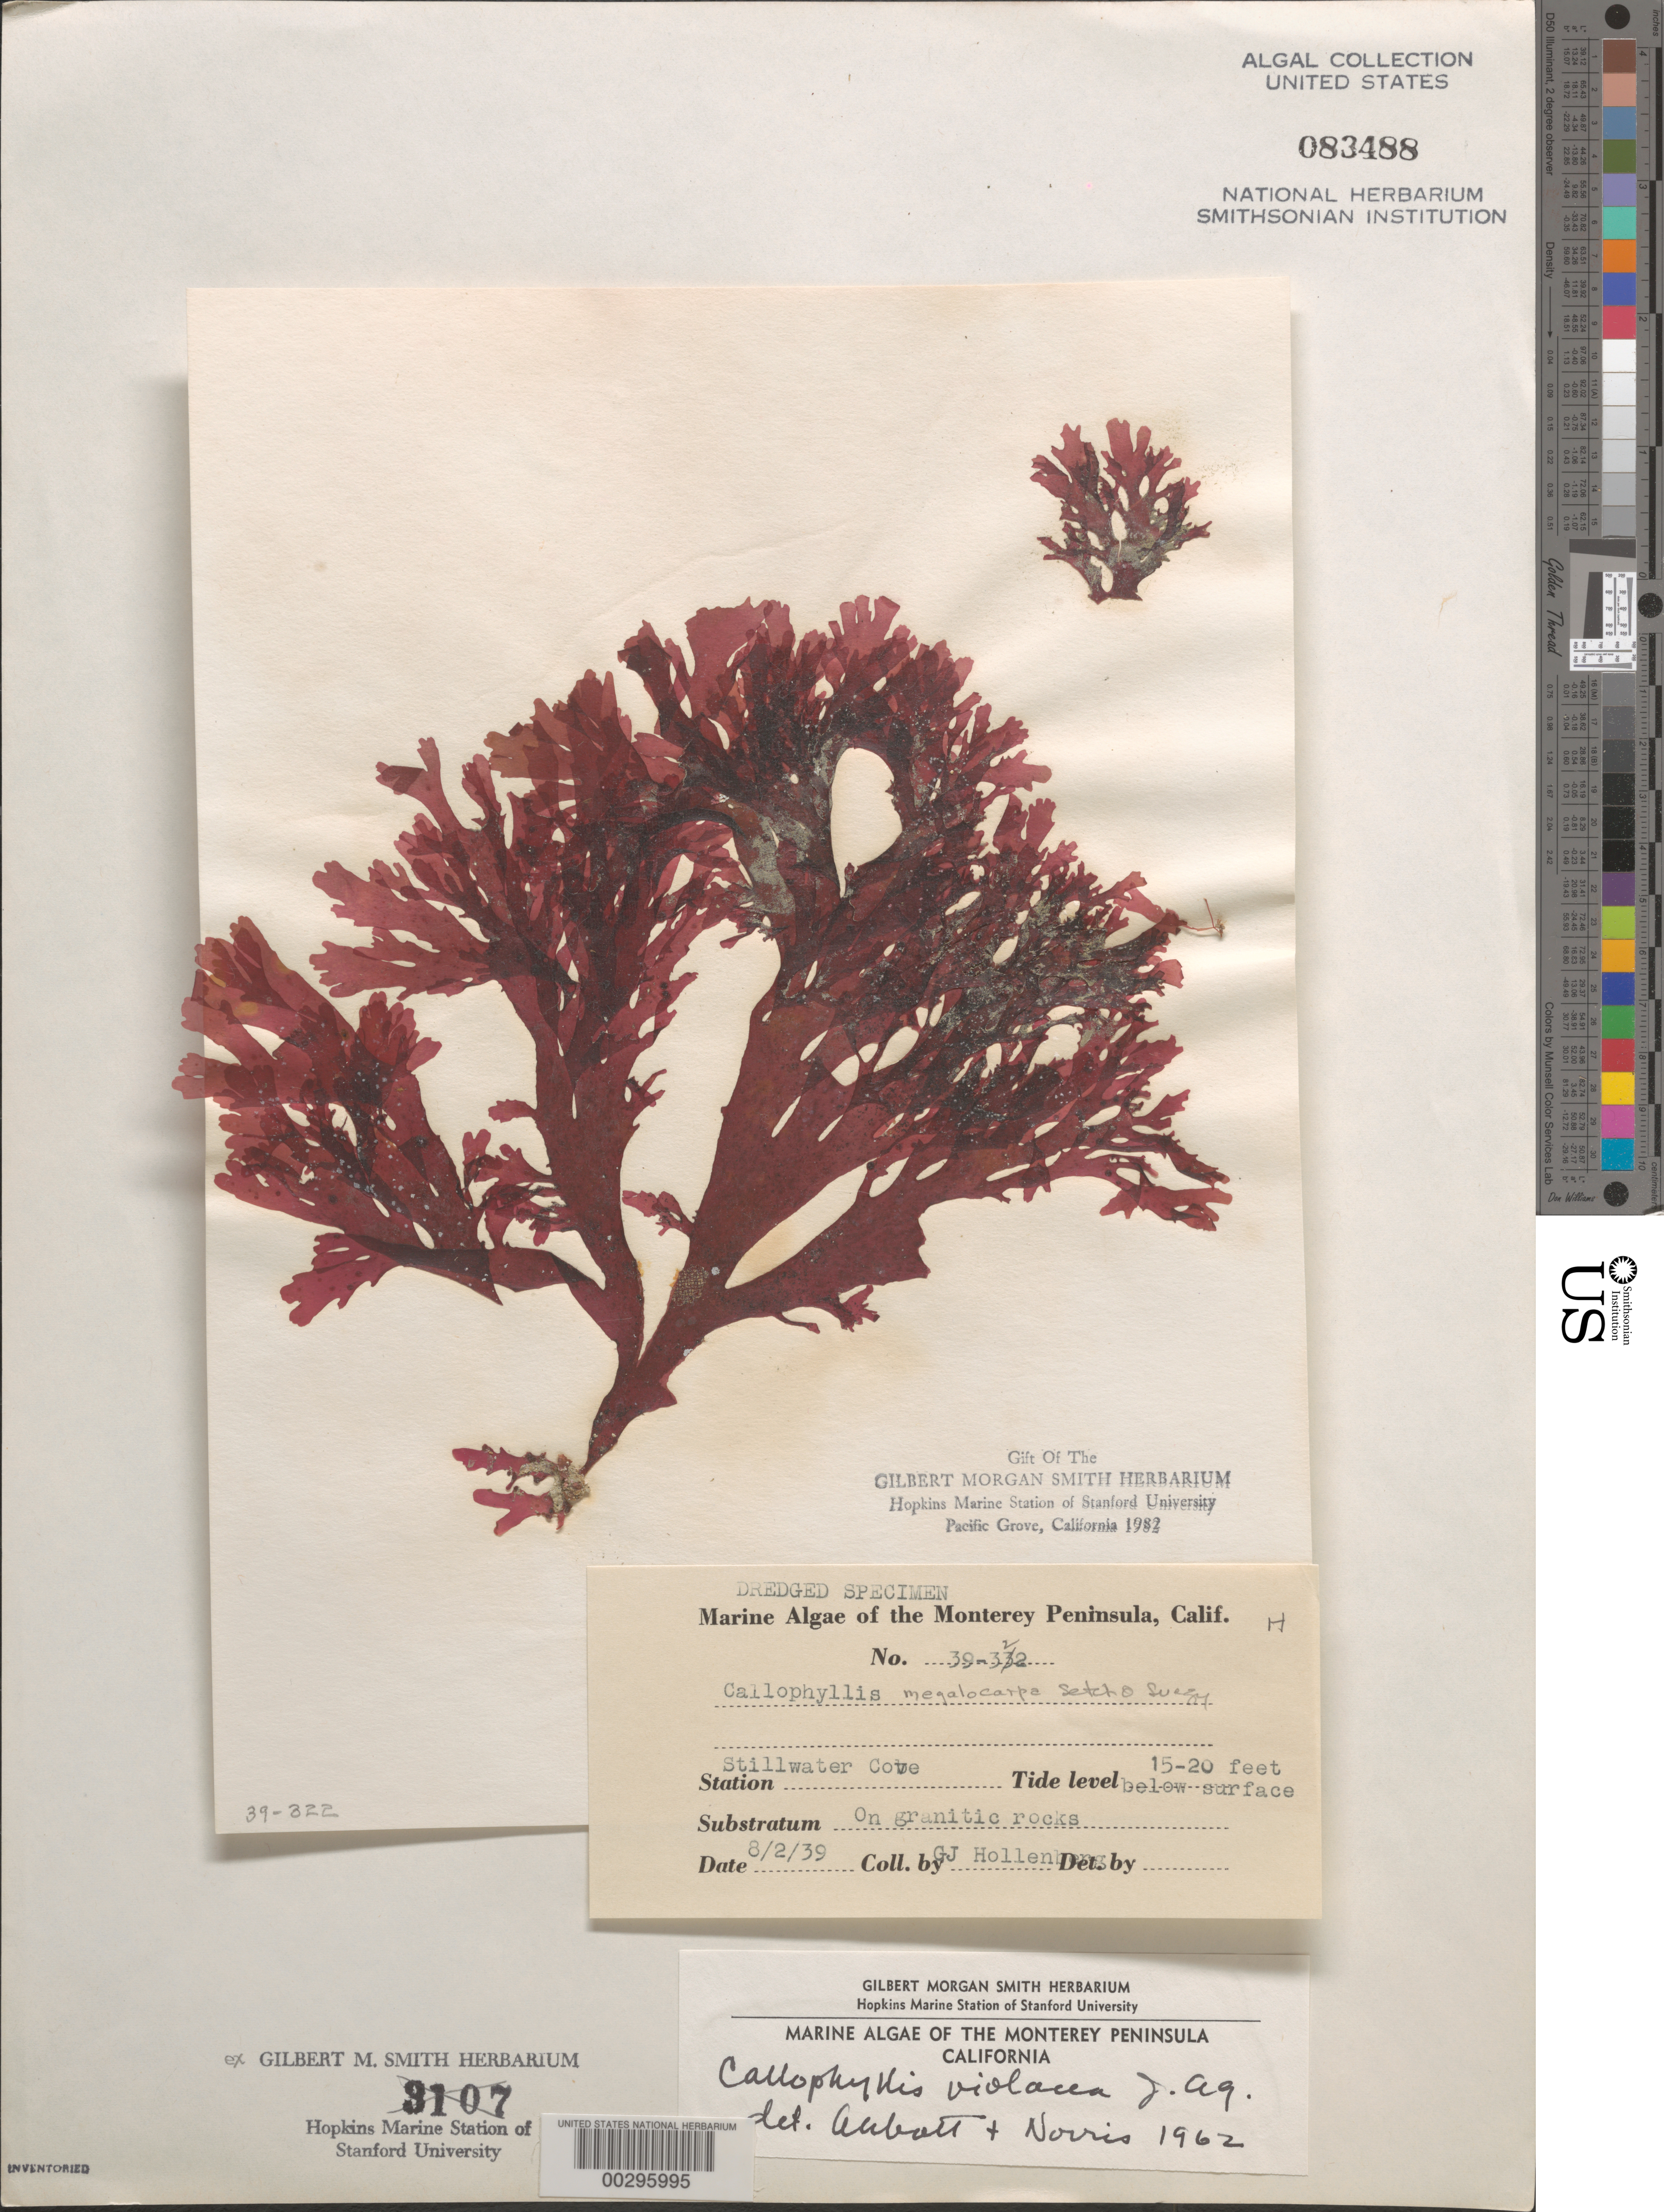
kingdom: Plantae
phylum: Rhodophyta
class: Florideophyceae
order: Gigartinales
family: Kallymeniaceae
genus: Callophyllis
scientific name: Callophyllis violacea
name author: J. Agardh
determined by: Abbott, I. A.; Norris, R. E.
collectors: G. Hollenberg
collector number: GJH 39-322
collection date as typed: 02 Aug 1939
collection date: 1939-08-02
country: United States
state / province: California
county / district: Monterey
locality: Stillwater Cove, Monterey Peninsula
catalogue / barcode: US 83488